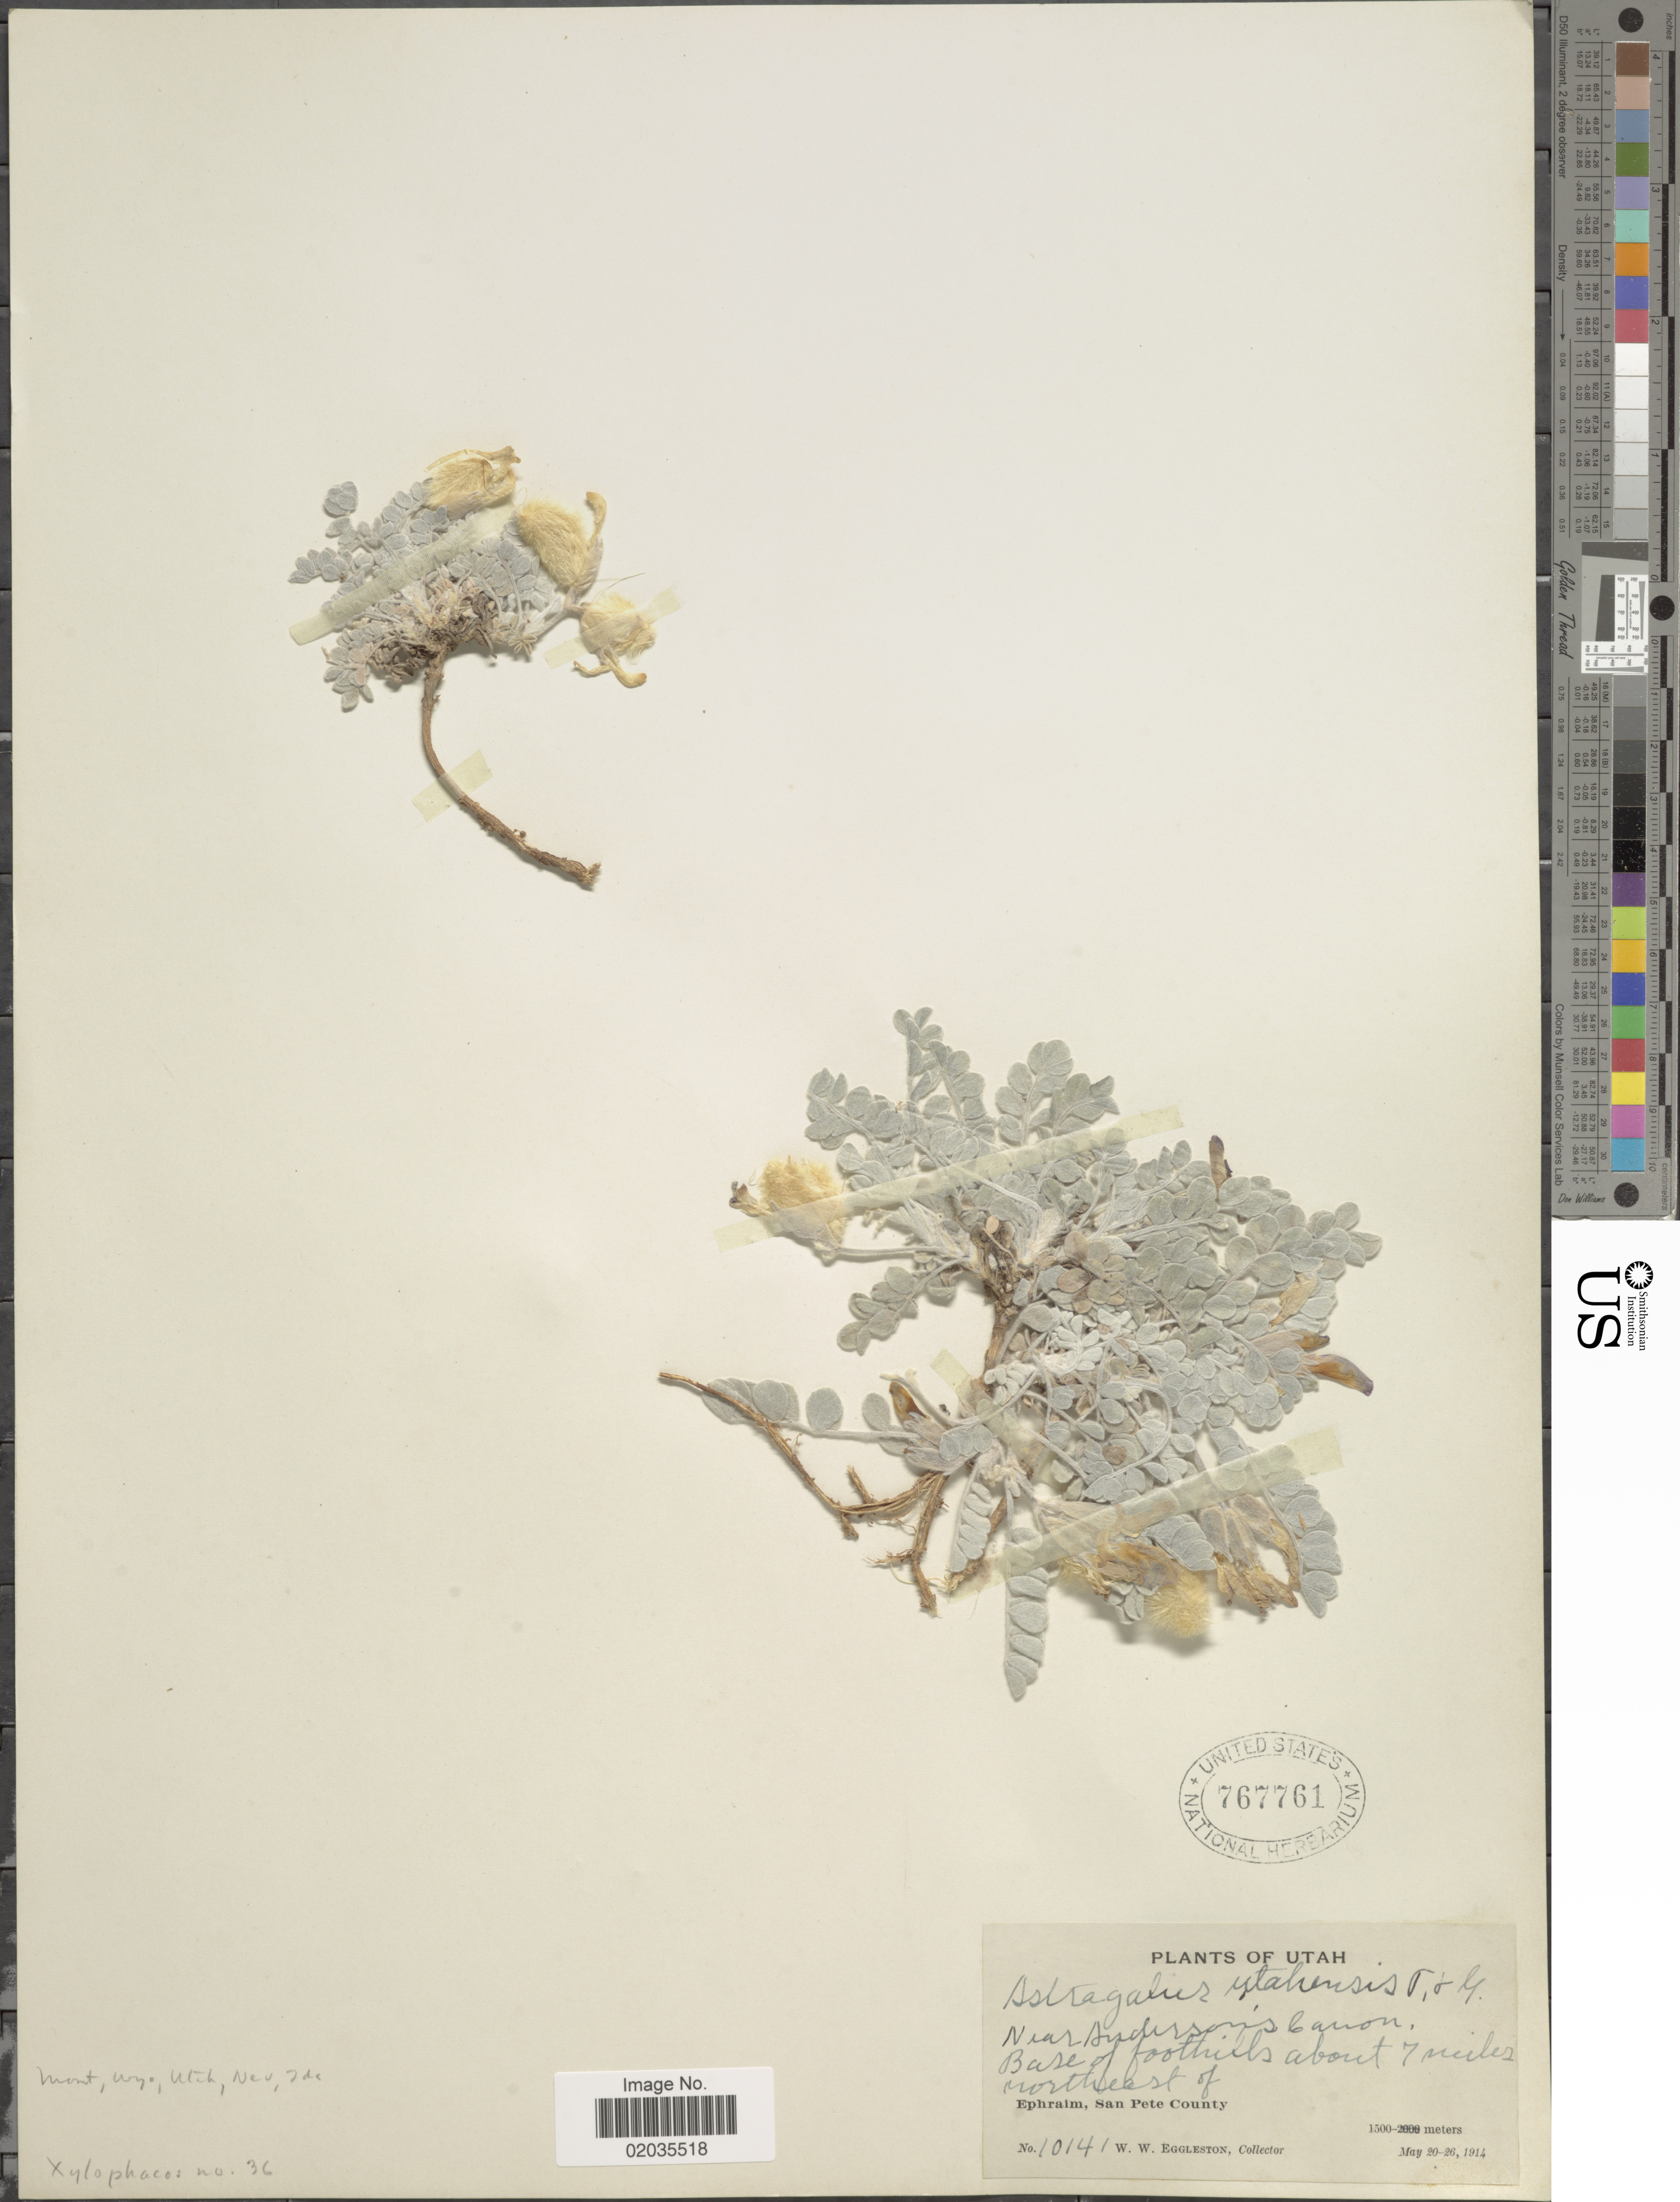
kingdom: Plantae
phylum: Tracheophyta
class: Magnoliopsida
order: Fabales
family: Fabaceae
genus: Astragalus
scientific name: Astragalus utahensis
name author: (Torr.) Torr. & A. Gray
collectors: W. W. Eggleston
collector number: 10141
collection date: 1914-05-20/1914-05-26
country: United States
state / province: Utah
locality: Near Suderson's Canon. about 7 miles northeast of Ephraim, San Pete County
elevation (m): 1500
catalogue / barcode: US 767761